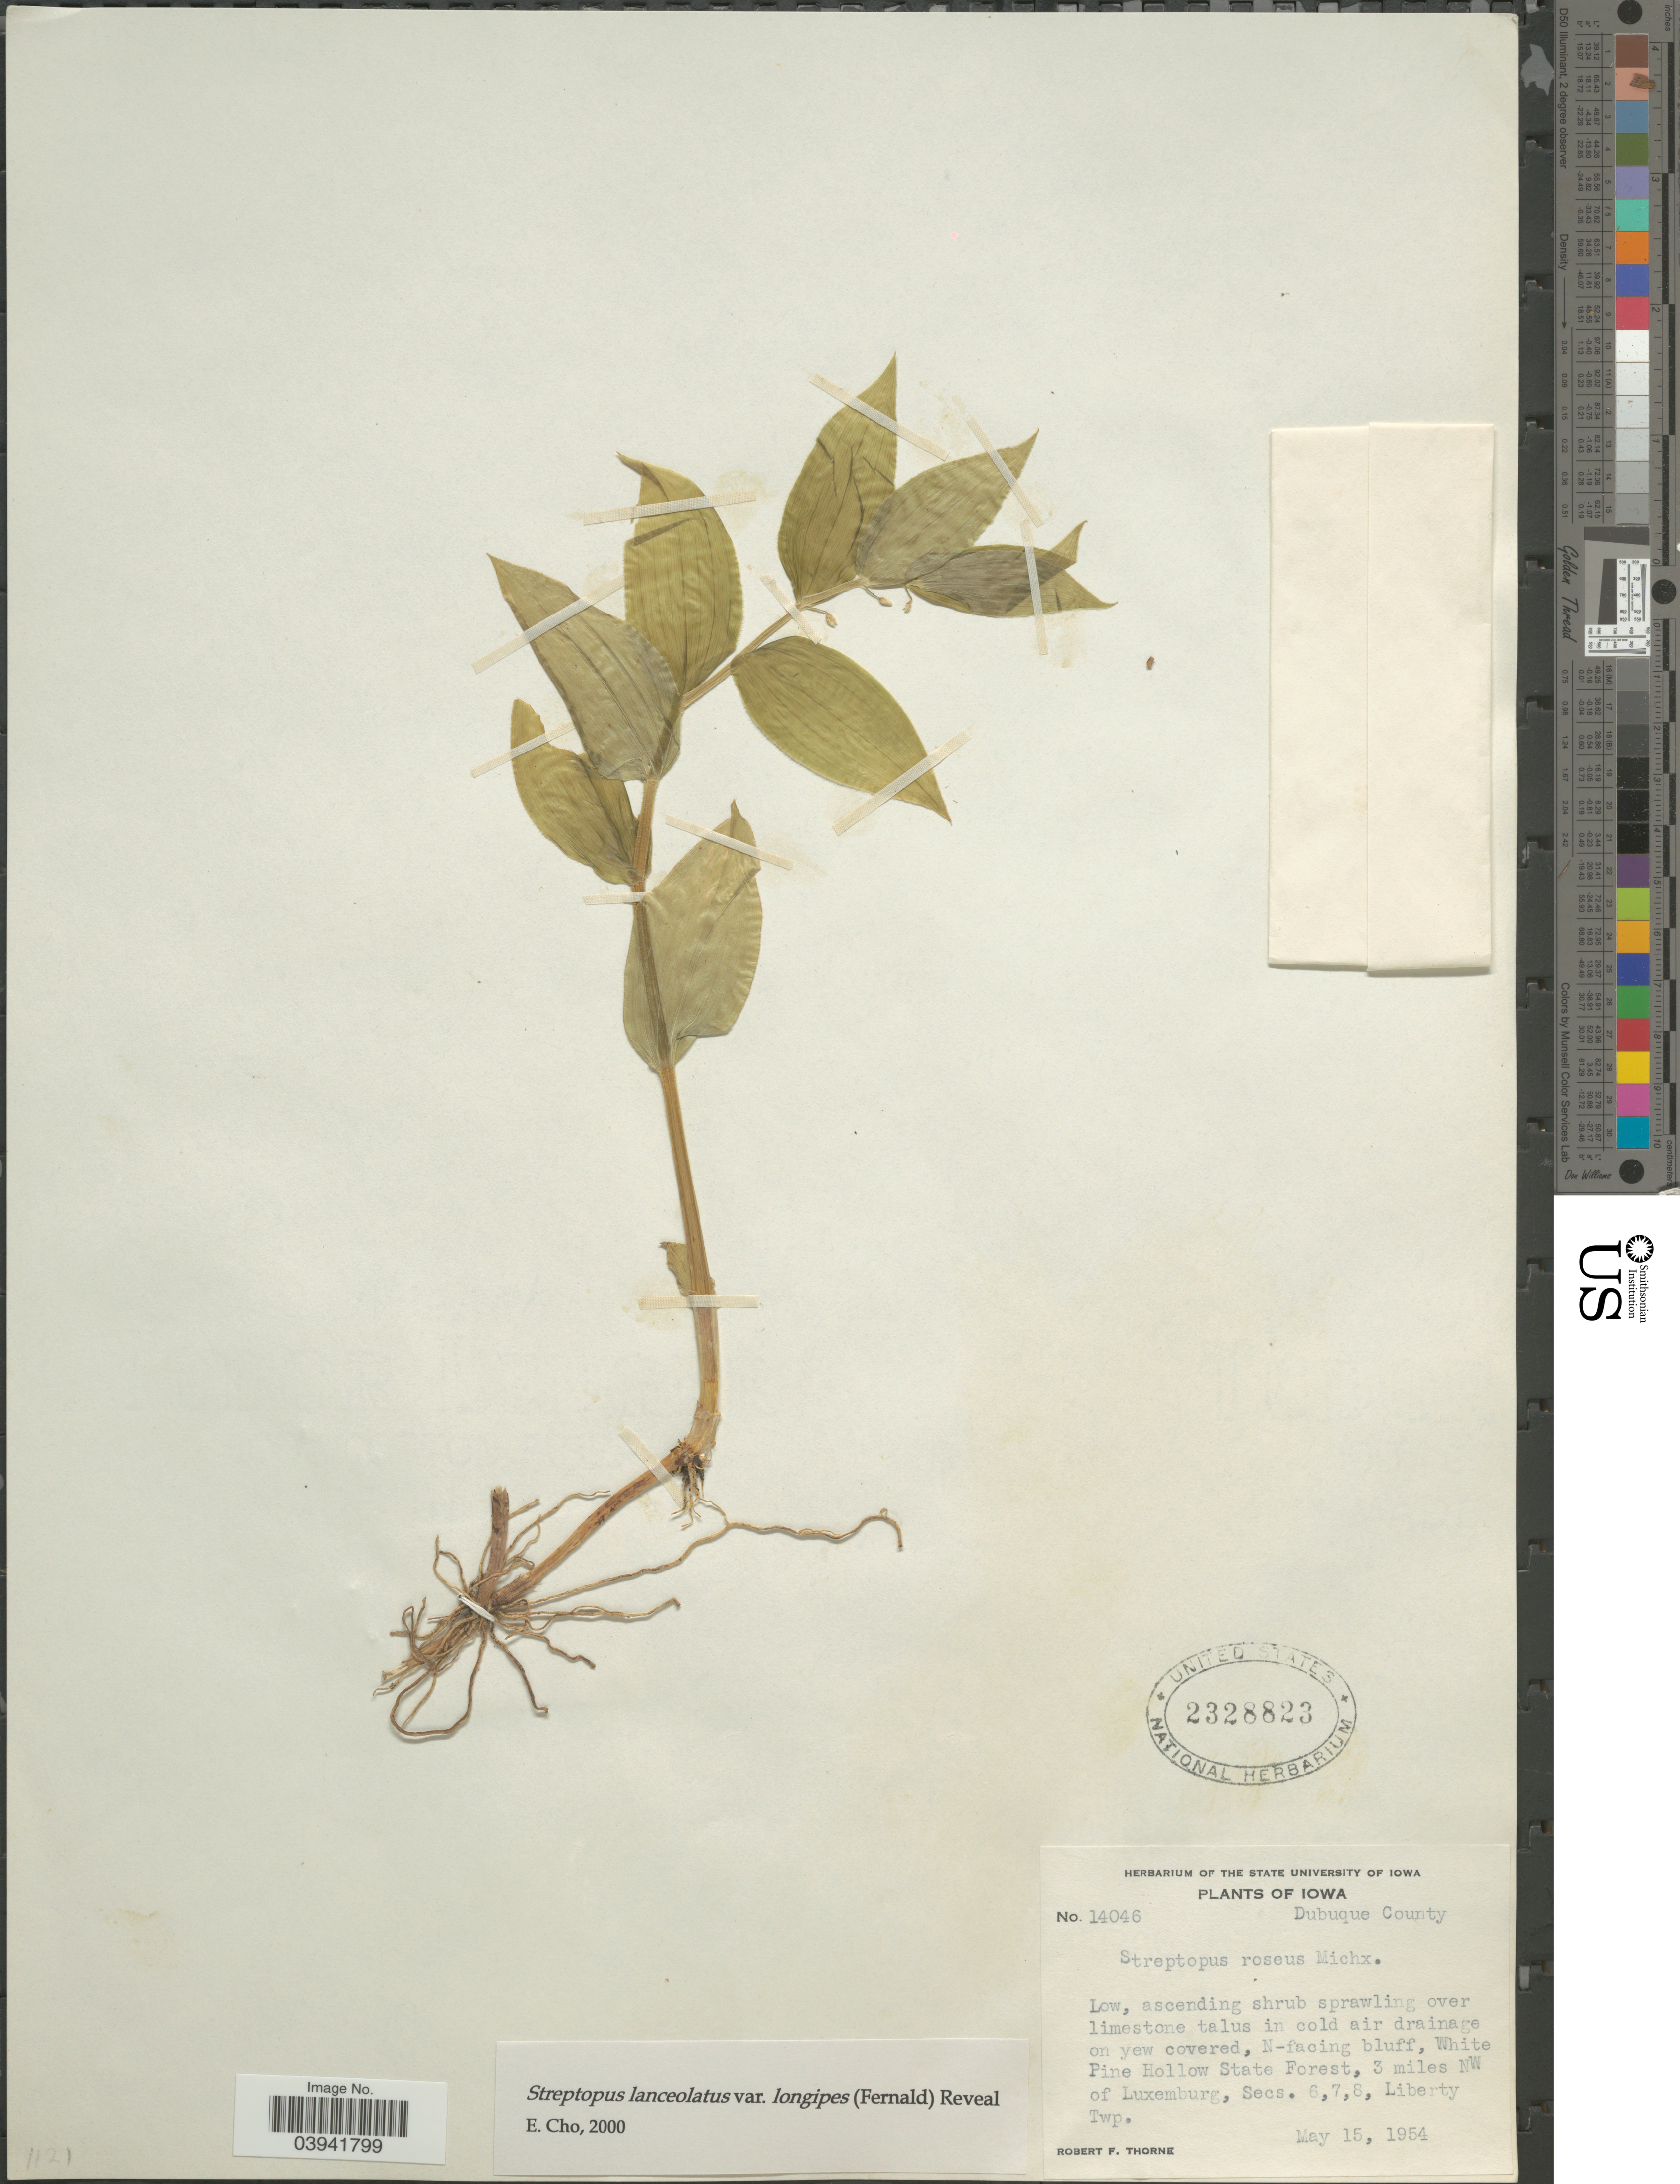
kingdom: Plantae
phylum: Tracheophyta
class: Liliopsida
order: Liliales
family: Liliaceae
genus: Streptopus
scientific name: Streptopus lanceolatus var. longipes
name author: (Fernald) Reveal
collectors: R. F. Thorne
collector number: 14046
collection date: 1954-05-15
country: United States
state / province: Iowa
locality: Dubuque County. N-facing bluff, White Pine Hollow State Forest, 3 miles NW of Luxemburg, Secs. 6,7,8, Liberty Twp.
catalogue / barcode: US 2328823